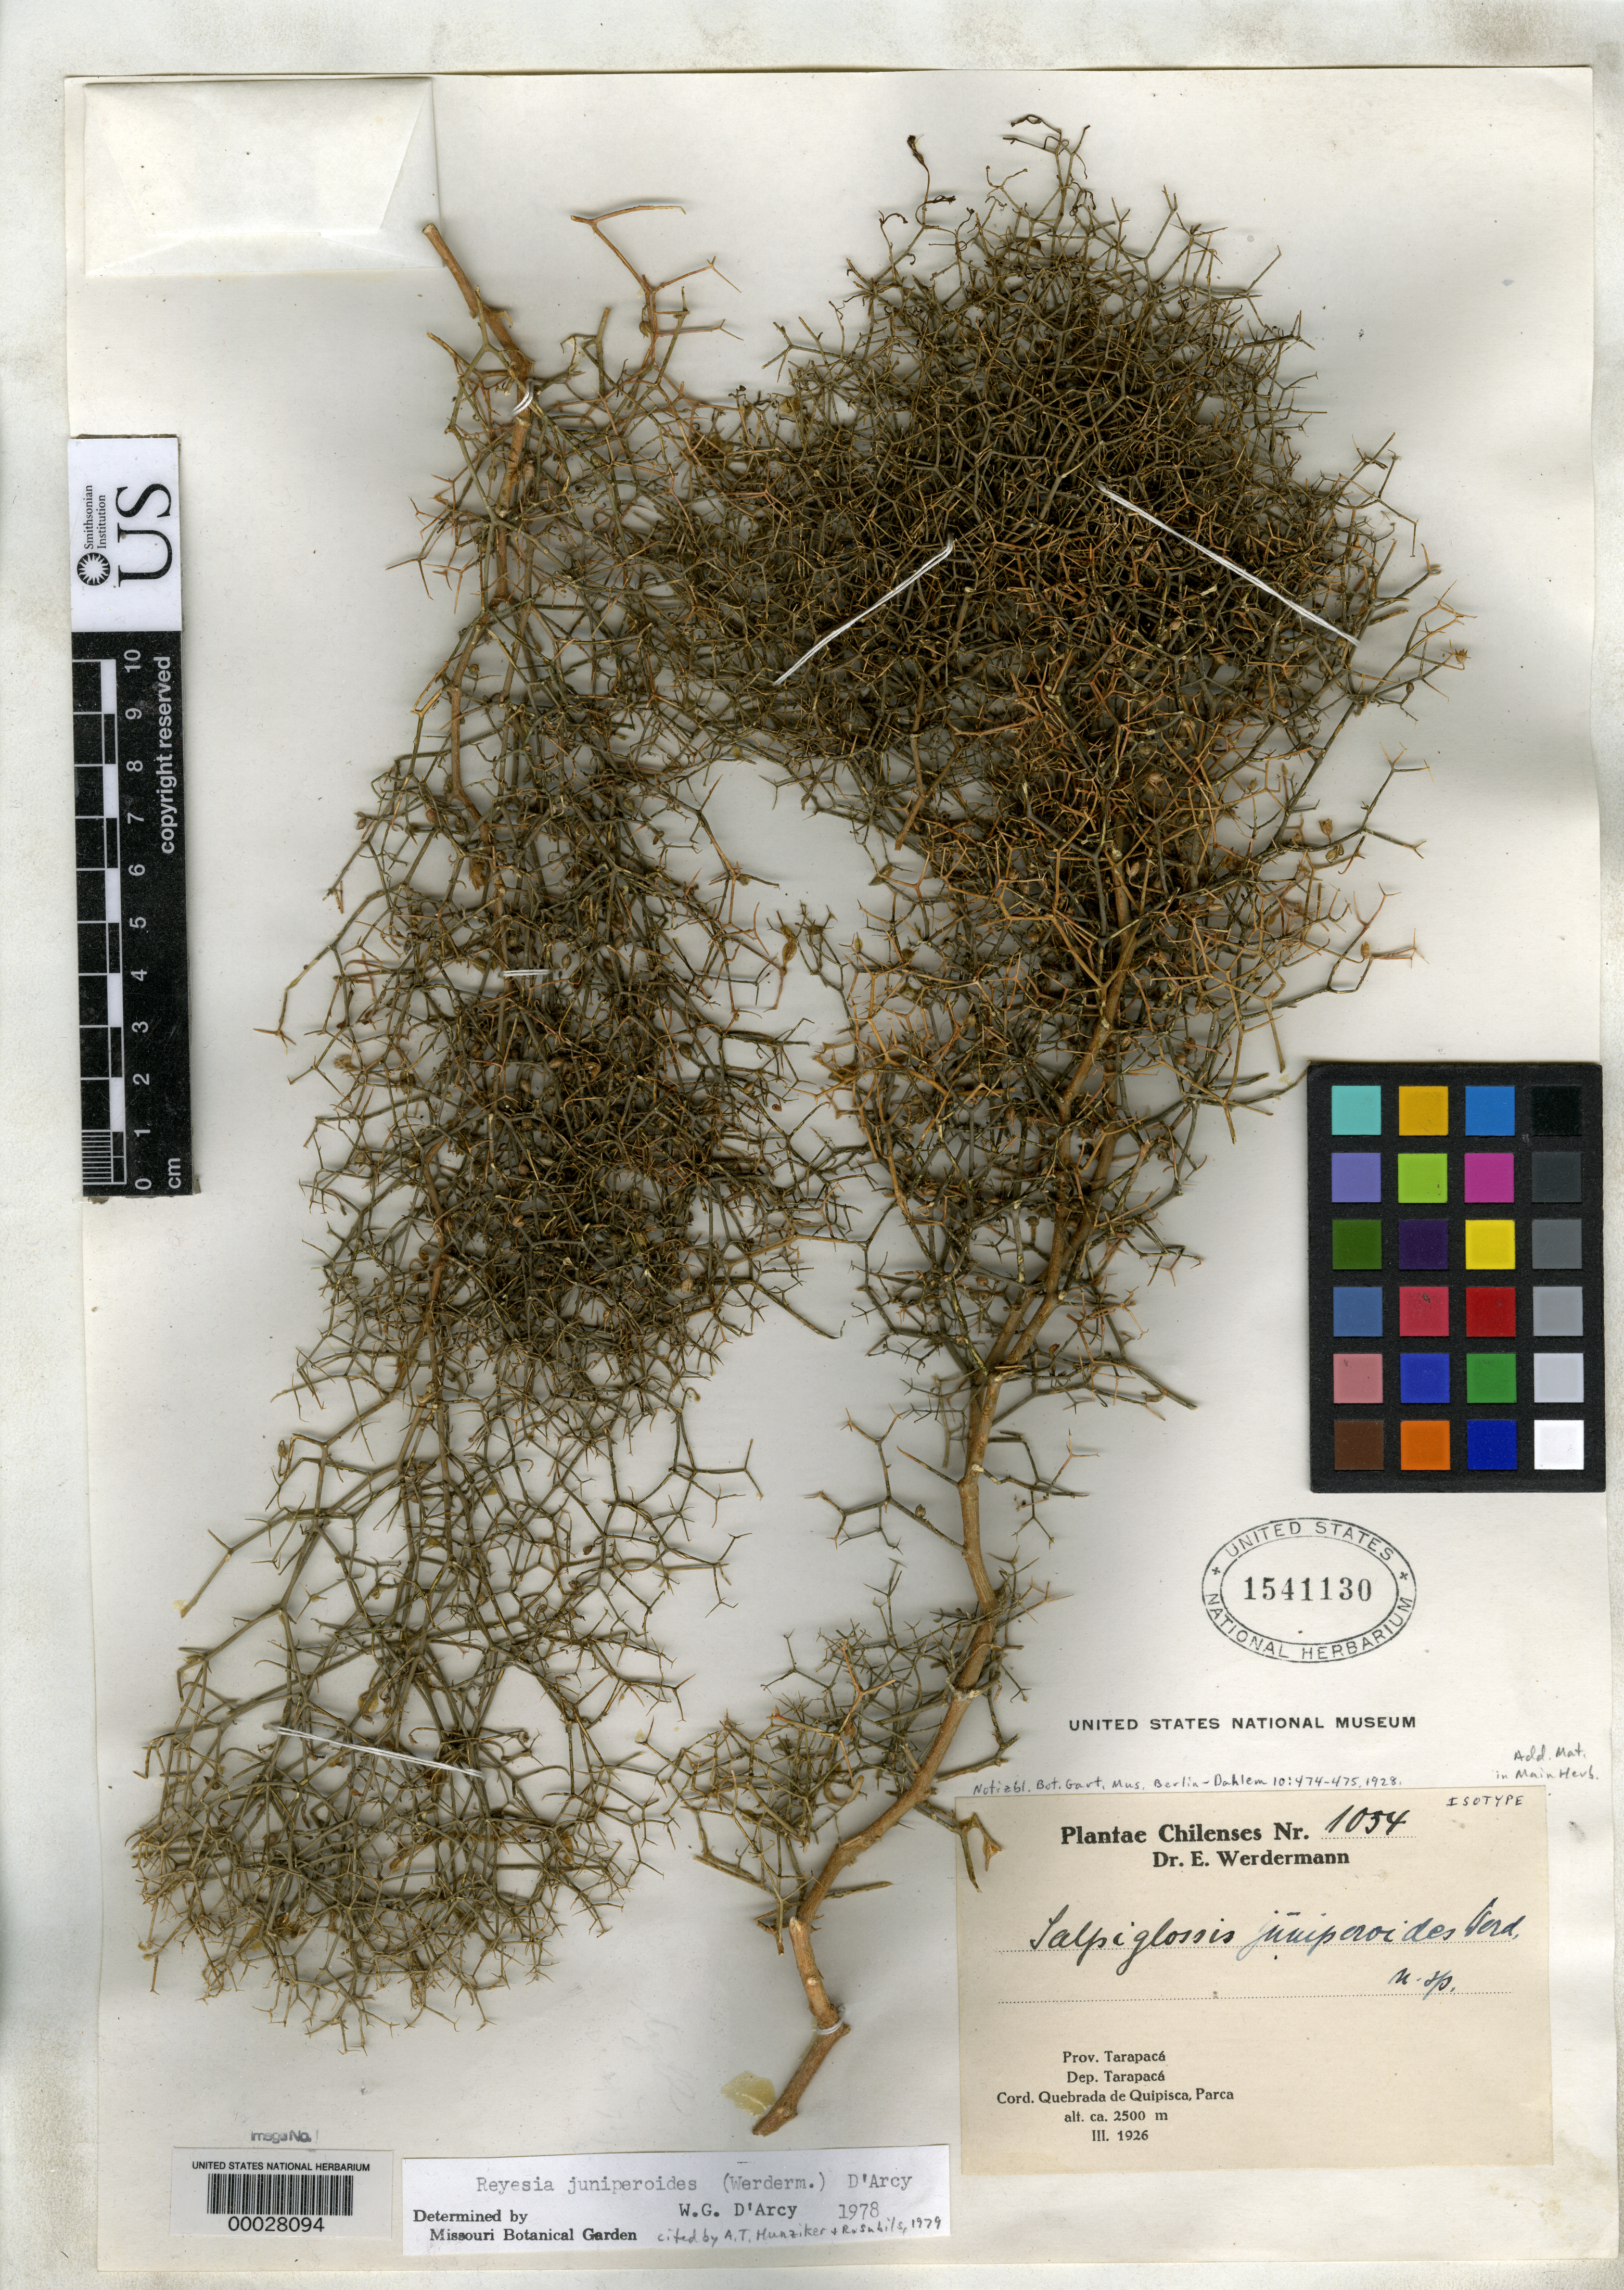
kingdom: Plantae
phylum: Tracheophyta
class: Magnoliopsida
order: Solanales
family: Solanaceae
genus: Salpiglossis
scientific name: Salpiglossis juniperoides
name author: Werderm.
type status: Isotype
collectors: E. Werdermann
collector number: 1054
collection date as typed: Mar 1926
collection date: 1926-03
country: Chile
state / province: Tarapacá (I)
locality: Parca.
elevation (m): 2500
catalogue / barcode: US 1541130